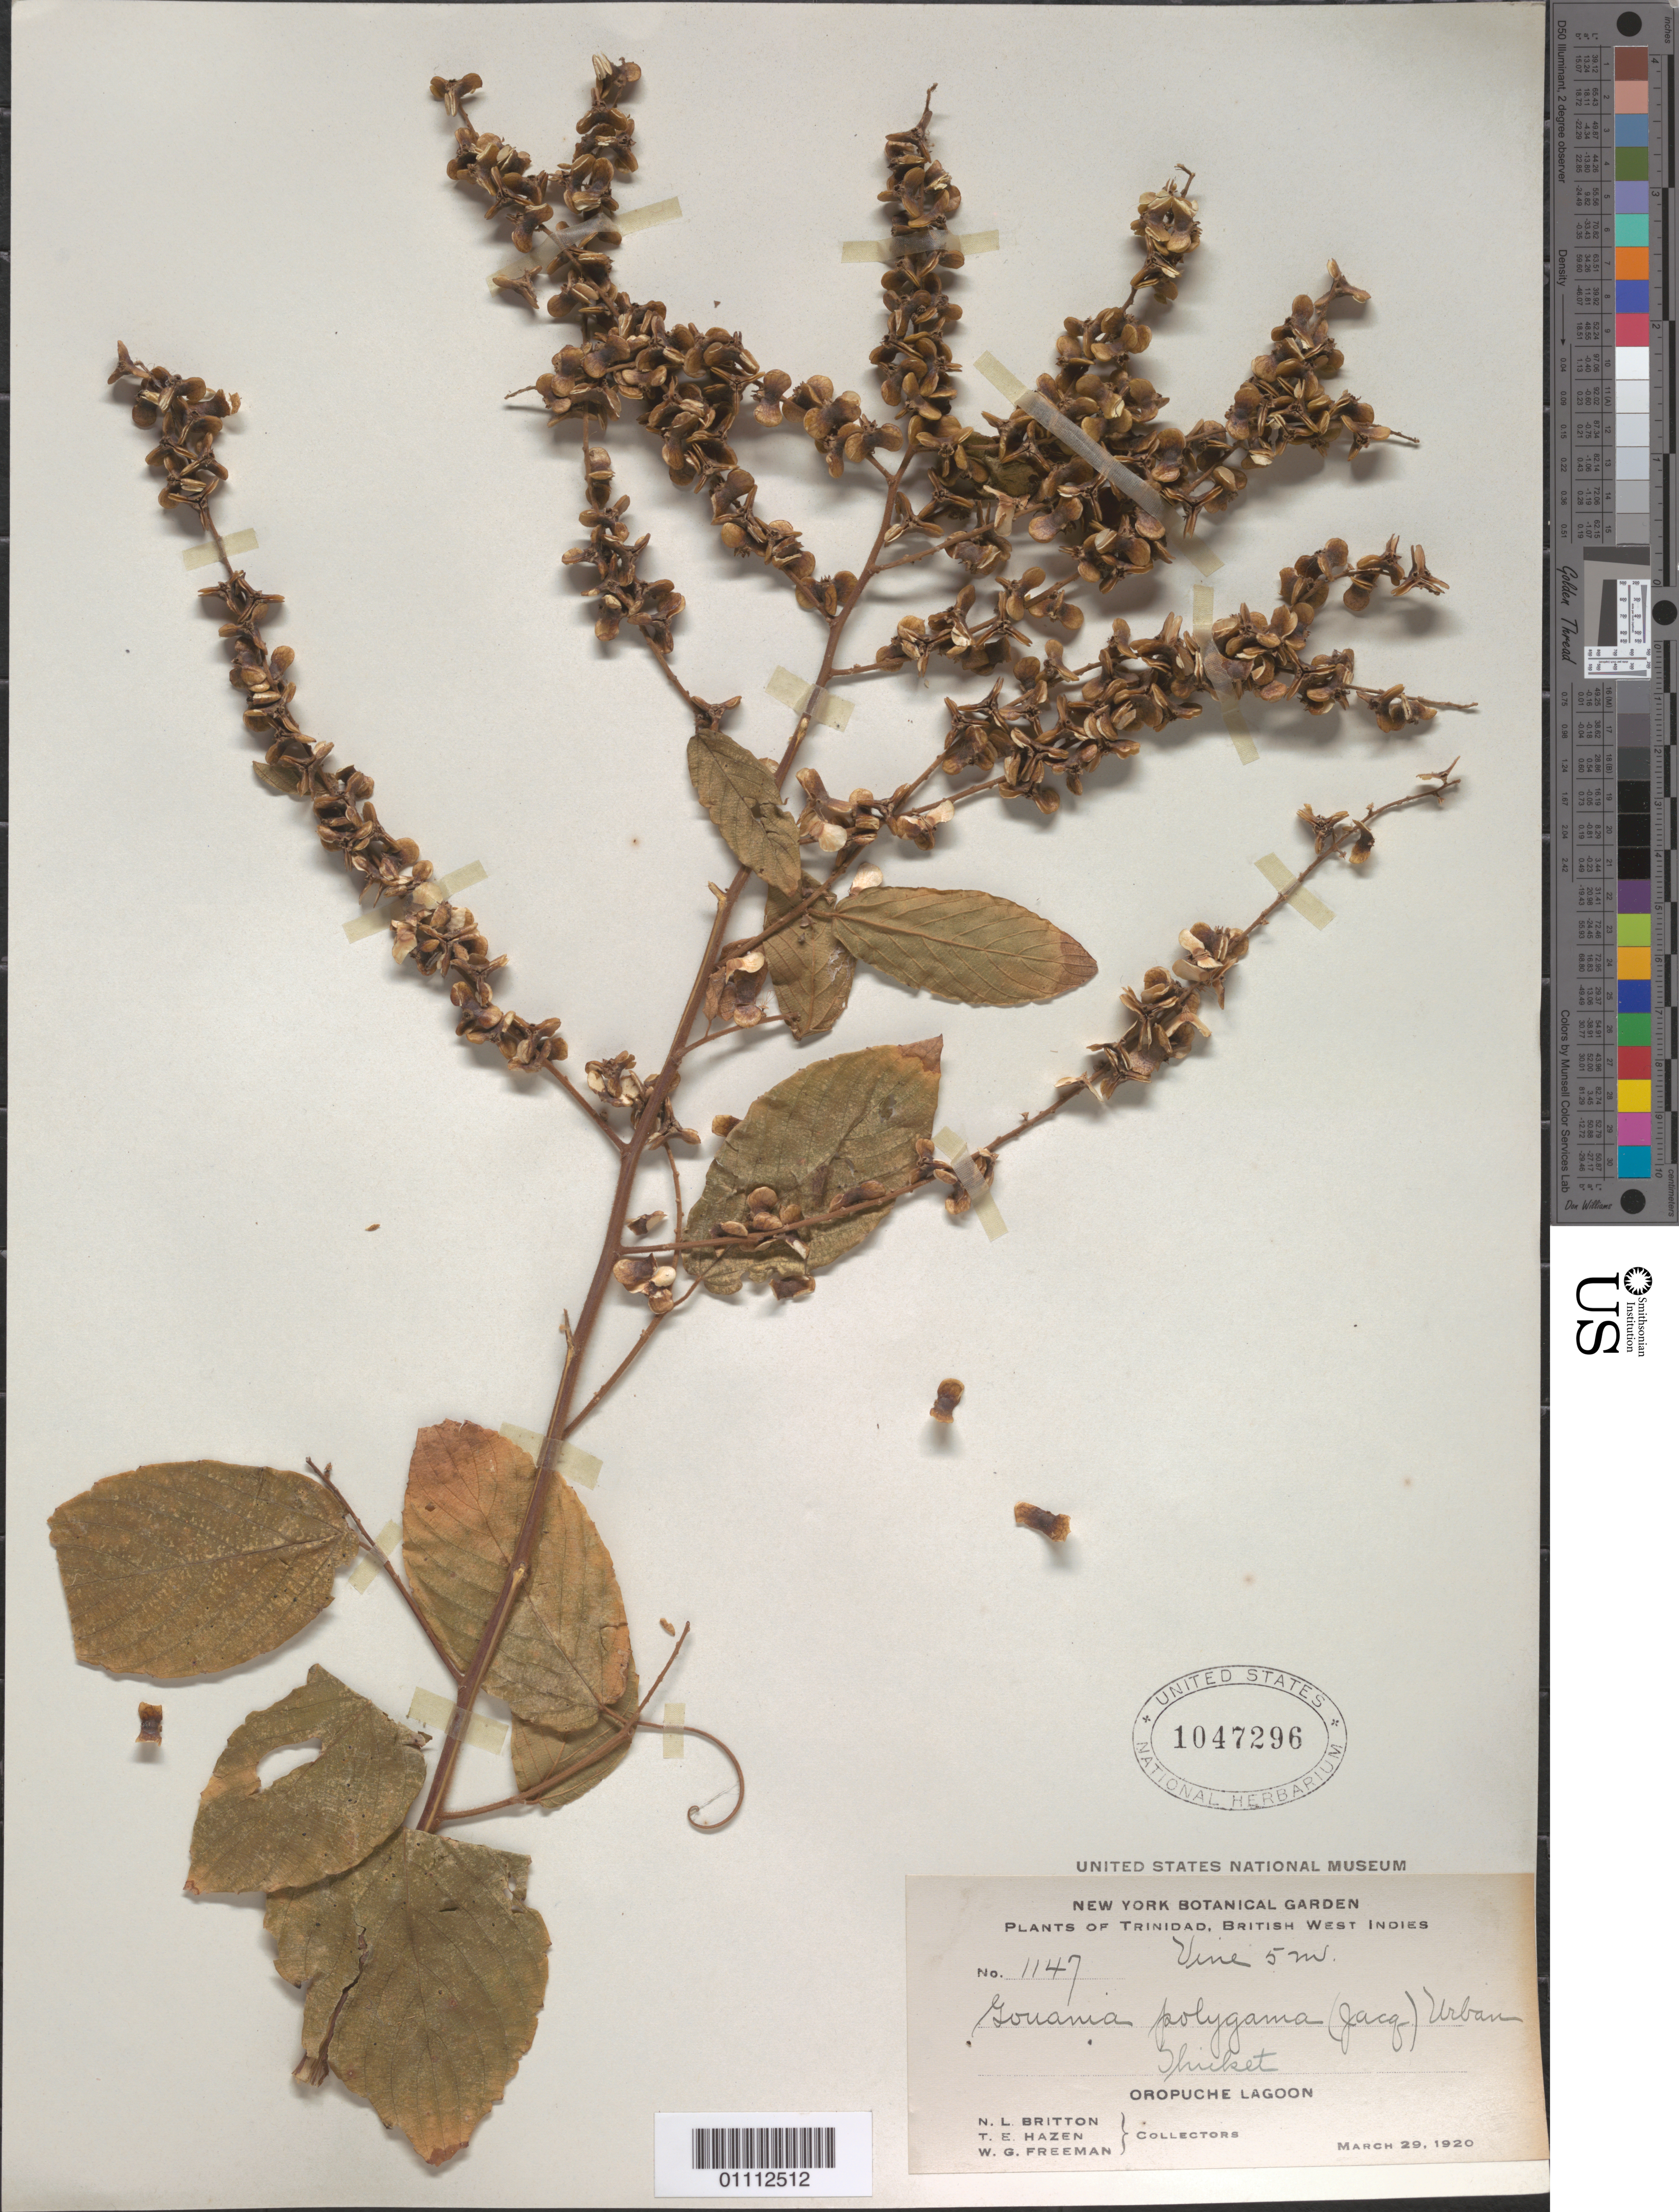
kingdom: Plantae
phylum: Tracheophyta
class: Magnoliopsida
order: Rosales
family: Rhamnaceae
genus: Gouania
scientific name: Gouania polygama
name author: (Jacq.) Urb.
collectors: N. Britton, T. E. Hazen & W. Freeman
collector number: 1147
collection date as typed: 29 Mar 1920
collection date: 1920-03-29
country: Trinidad and Tobago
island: Trinidad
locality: Urban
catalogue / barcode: US 1047296